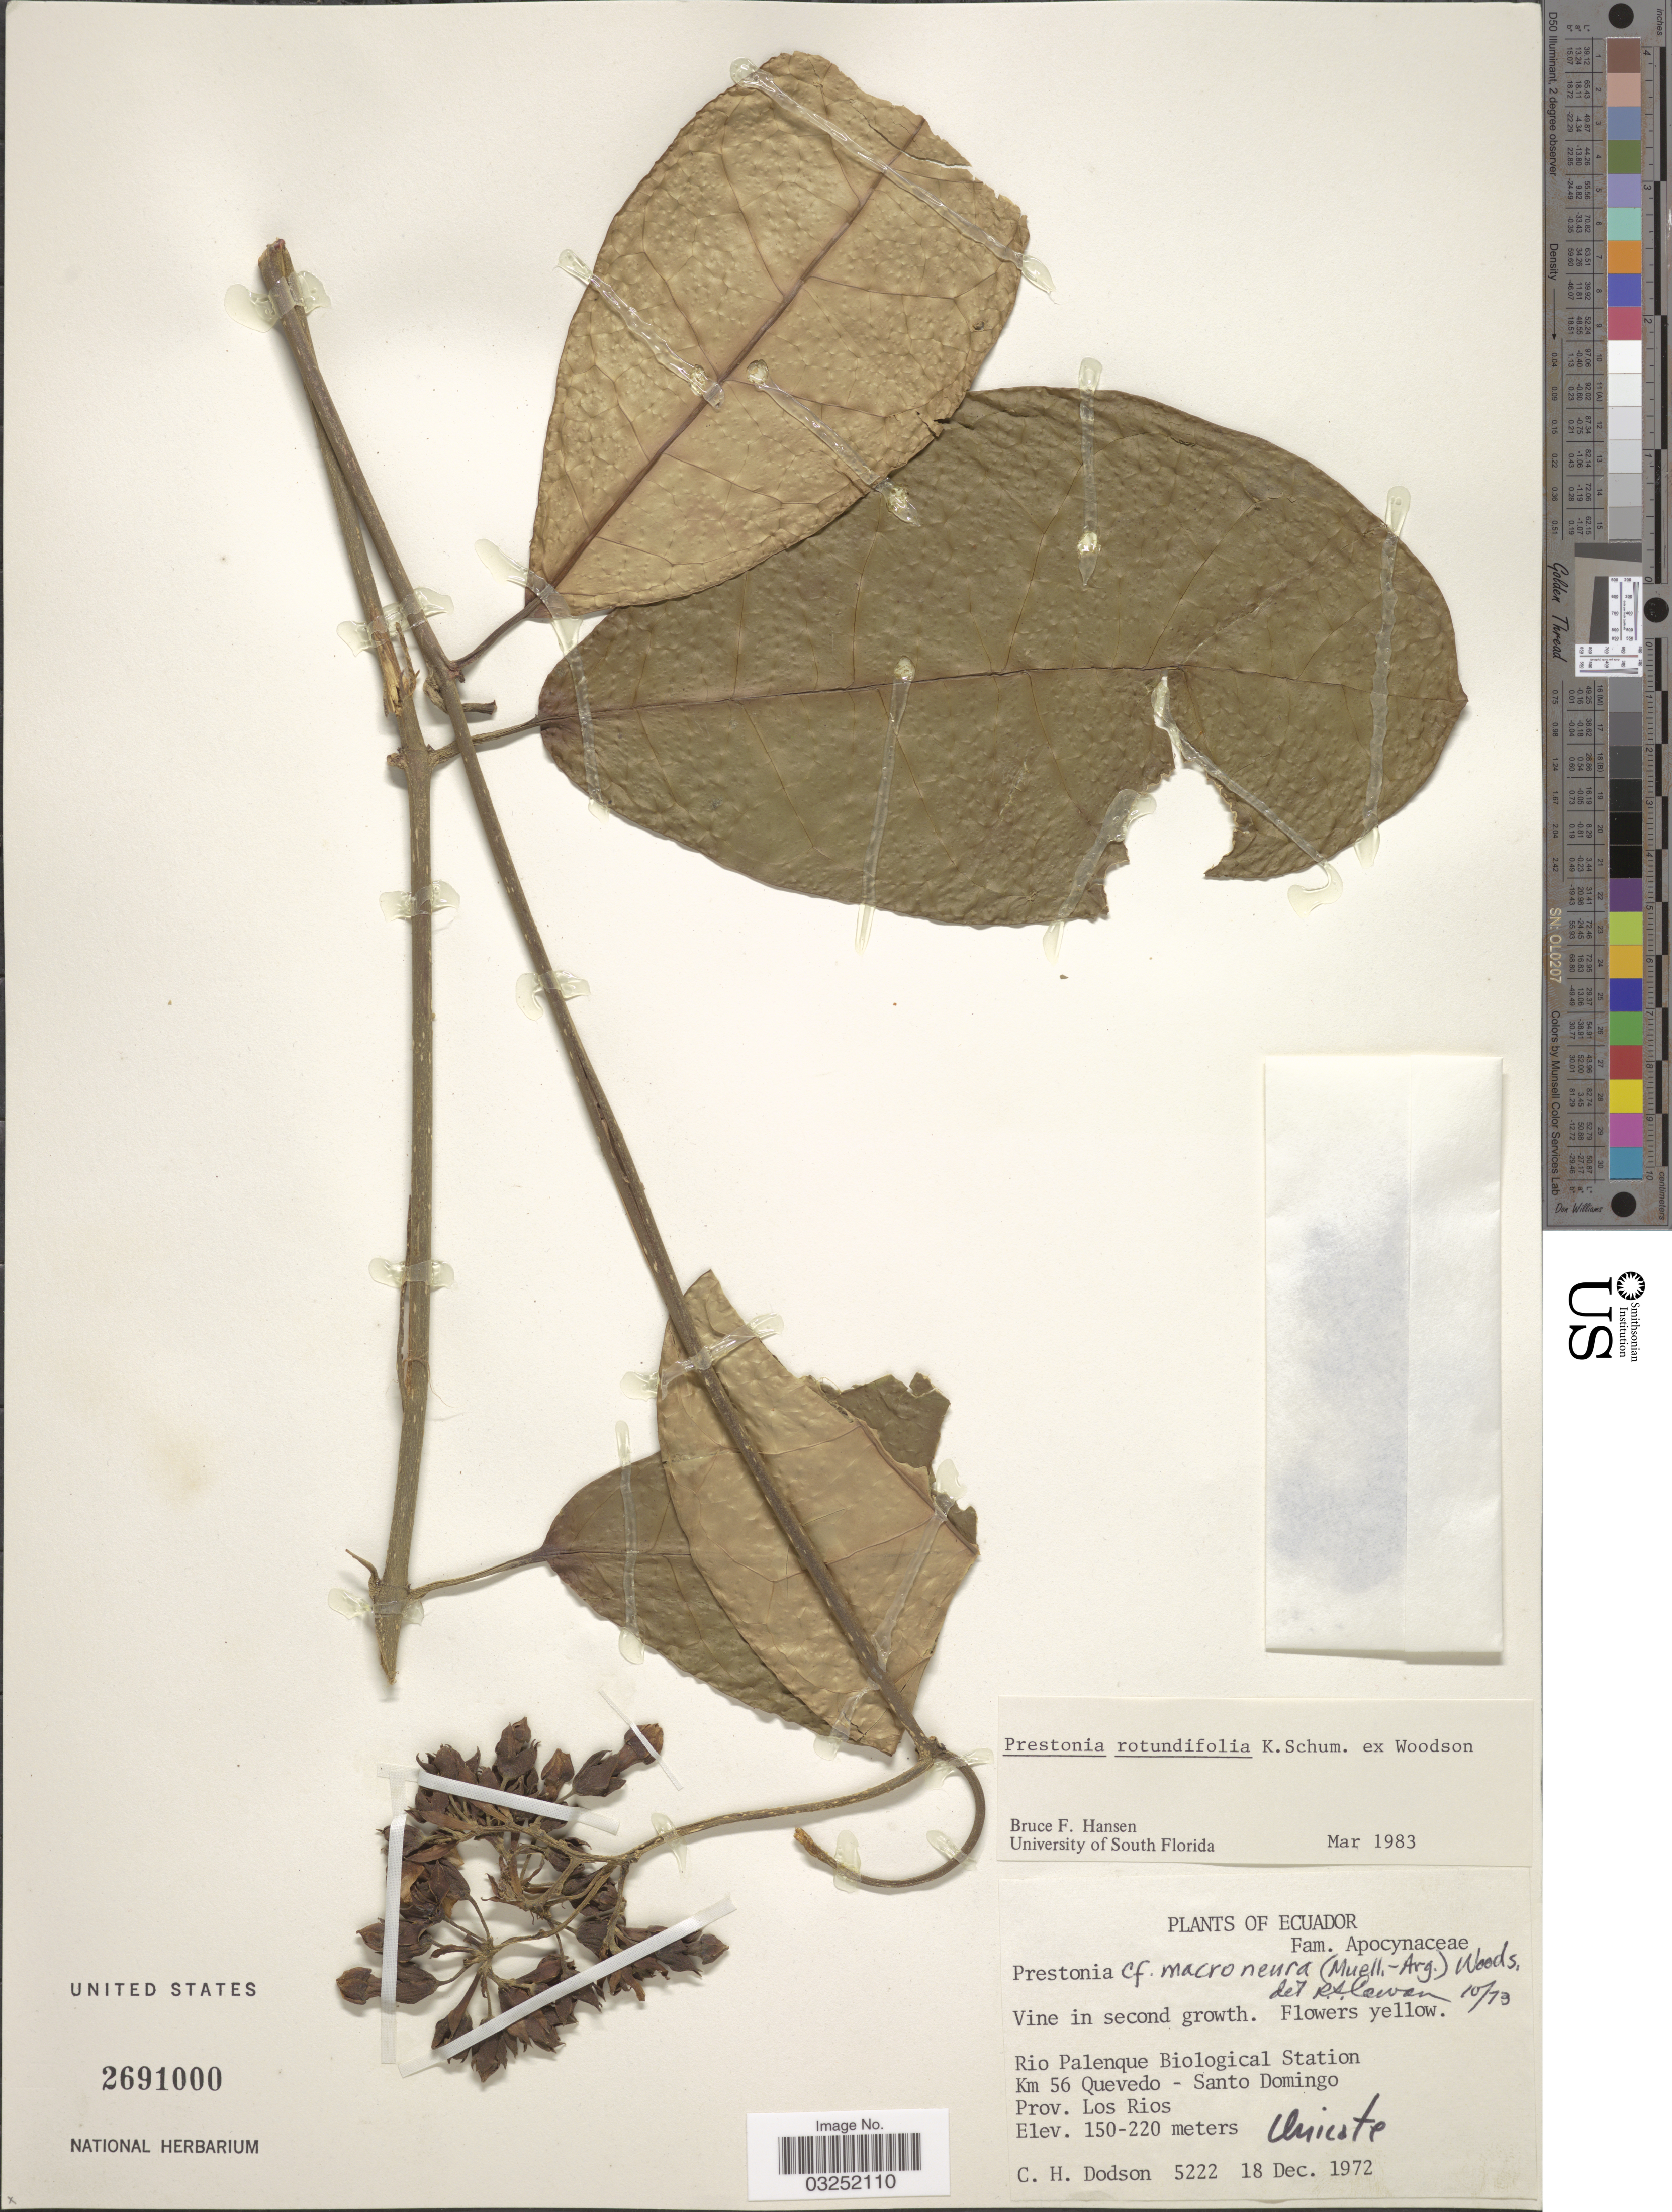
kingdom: Plantae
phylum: Tracheophyta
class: Magnoliopsida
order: Gentianales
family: Apocynaceae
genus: Prestonia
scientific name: Prestonia rotundifolia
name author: K. Schum. ex Woodson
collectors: C. H. Dodson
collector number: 5222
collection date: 1972-12-18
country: Ecuador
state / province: Los Ríos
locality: Rio Palenque Biological Station, Km 56 Quevedo - Santo Domingo, Prov. Los Rios.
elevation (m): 150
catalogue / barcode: US 2691000